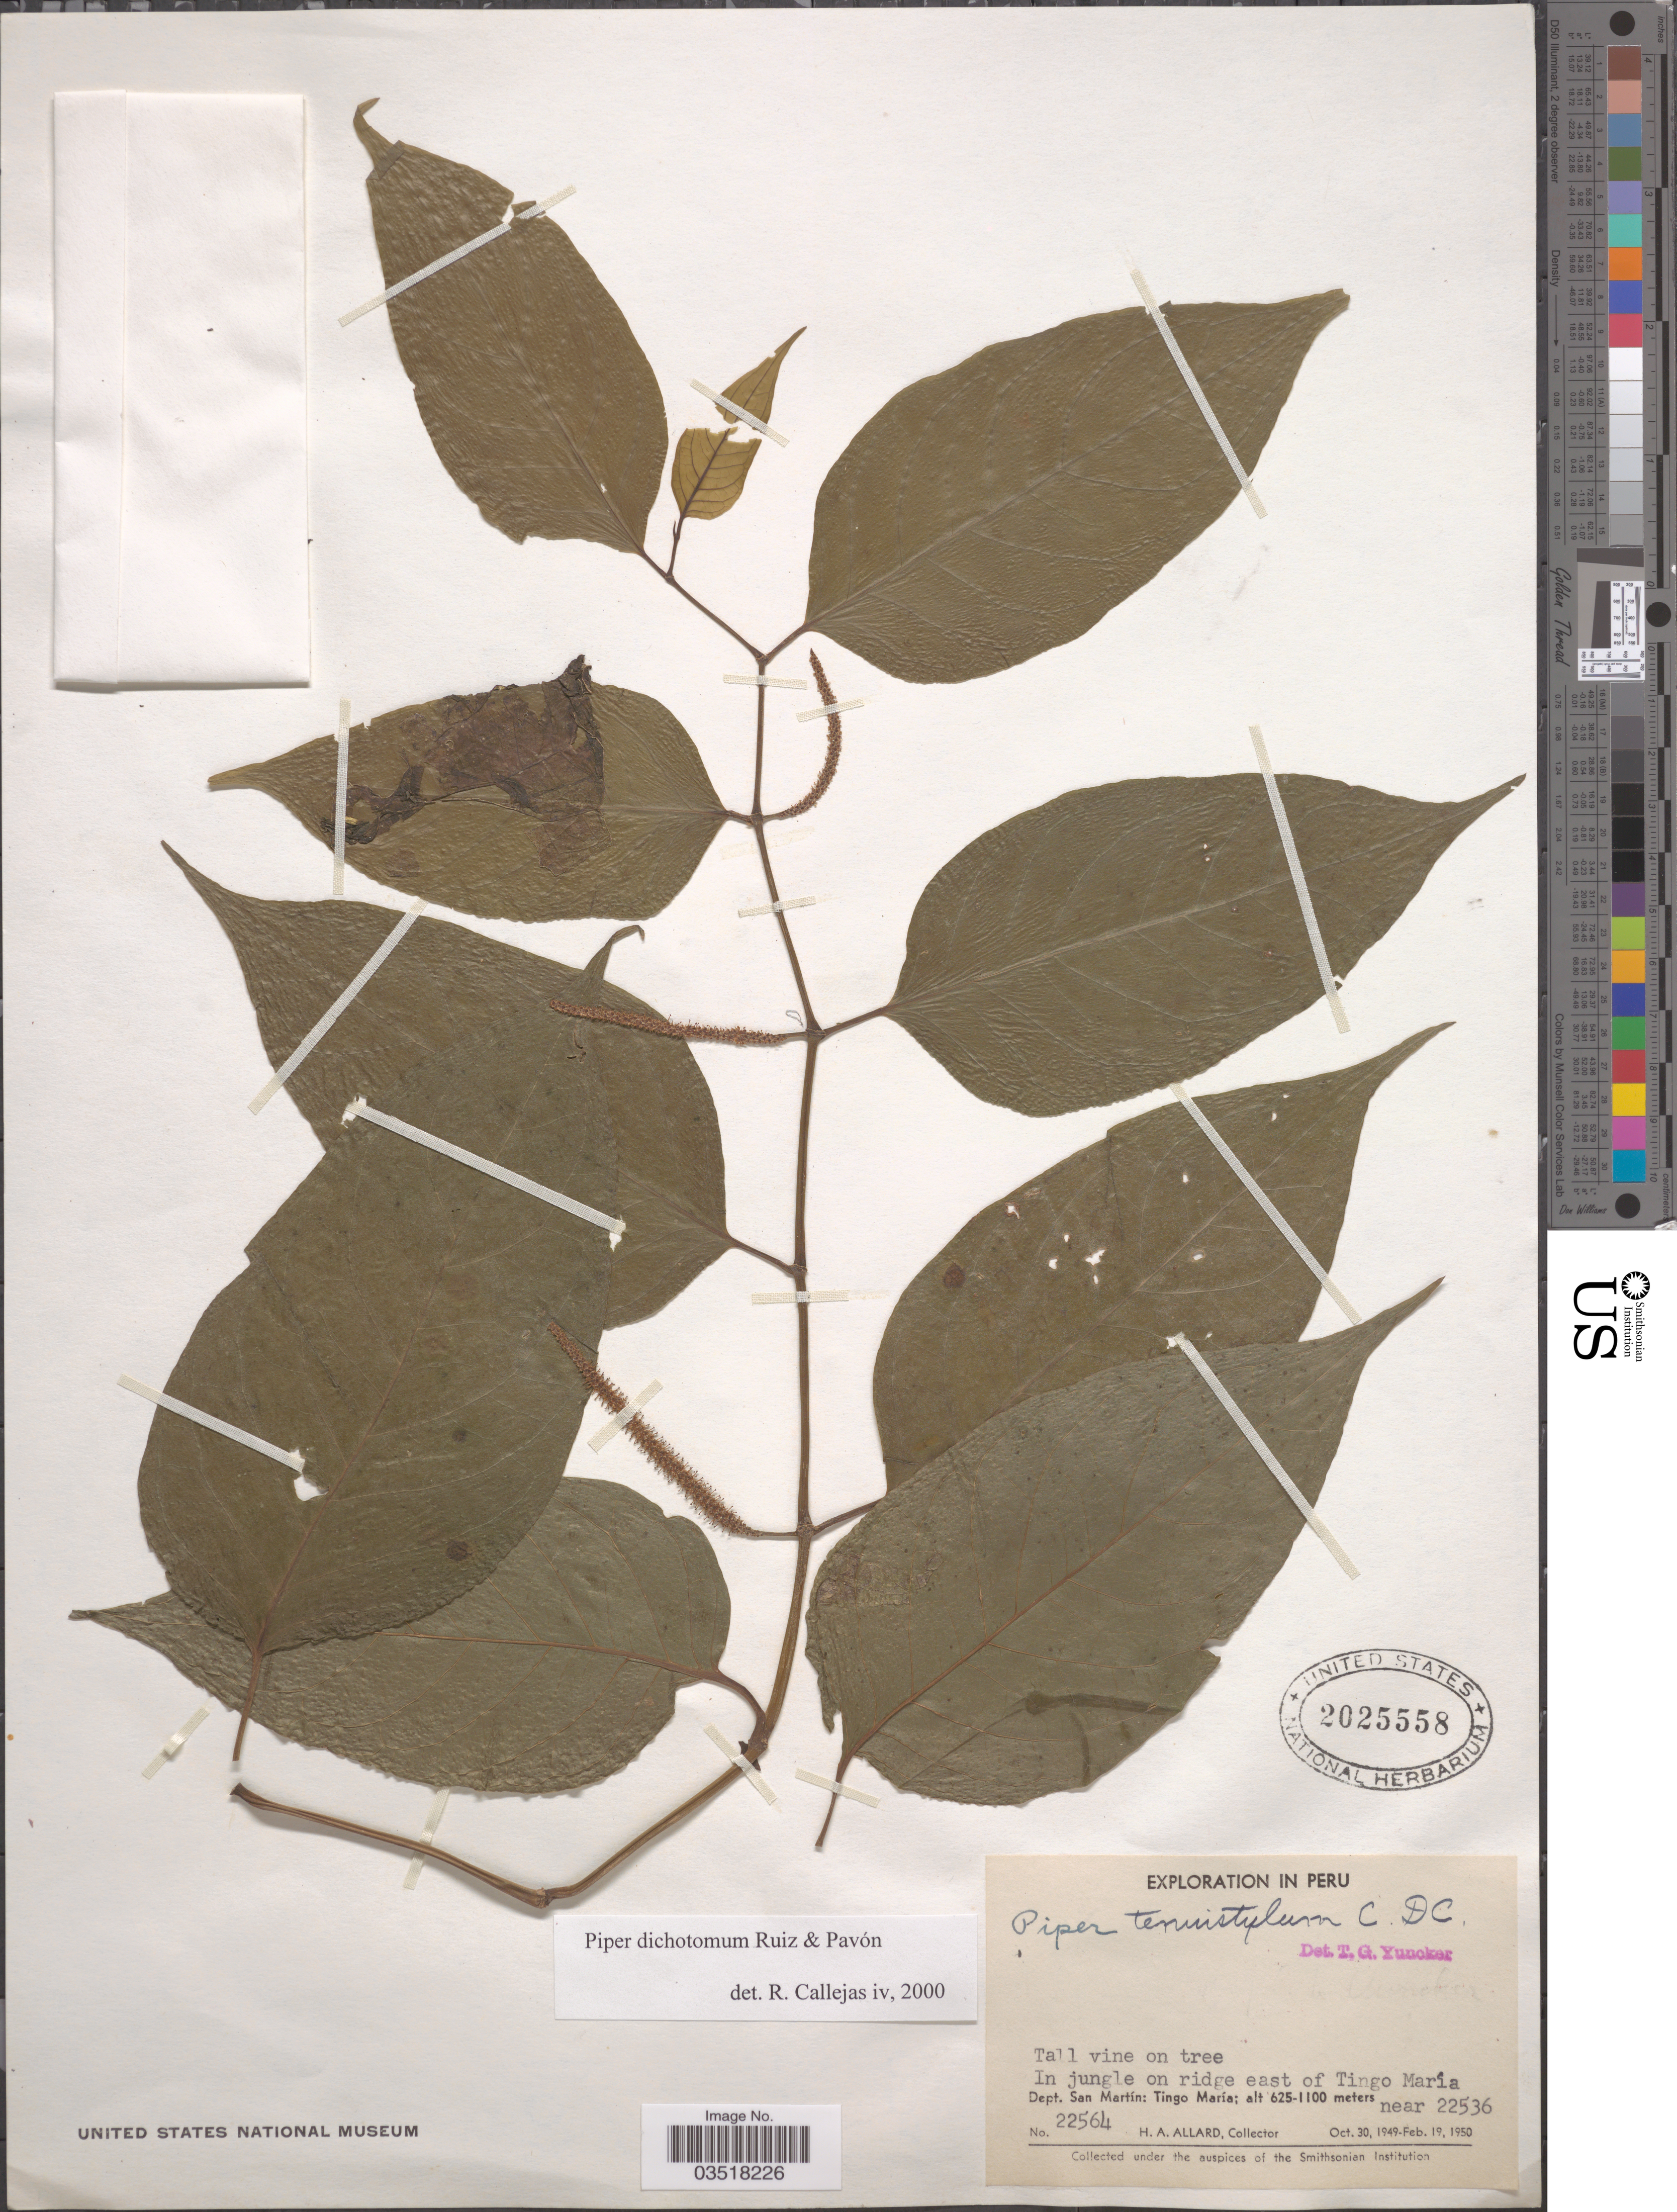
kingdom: Plantae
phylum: Tracheophyta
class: Magnoliopsida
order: Piperales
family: Piperaceae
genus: Piper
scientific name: Piper dichotomum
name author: Ruiz & Pav.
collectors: H. A. Allard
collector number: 22564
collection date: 1949-10-30/1950-02-19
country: Peru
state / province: San Martín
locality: In jungle on ridge east of Tingo María. Dept. San Martín: Tingo María. Near 22536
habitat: in jungle on ridge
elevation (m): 625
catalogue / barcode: US 2025558